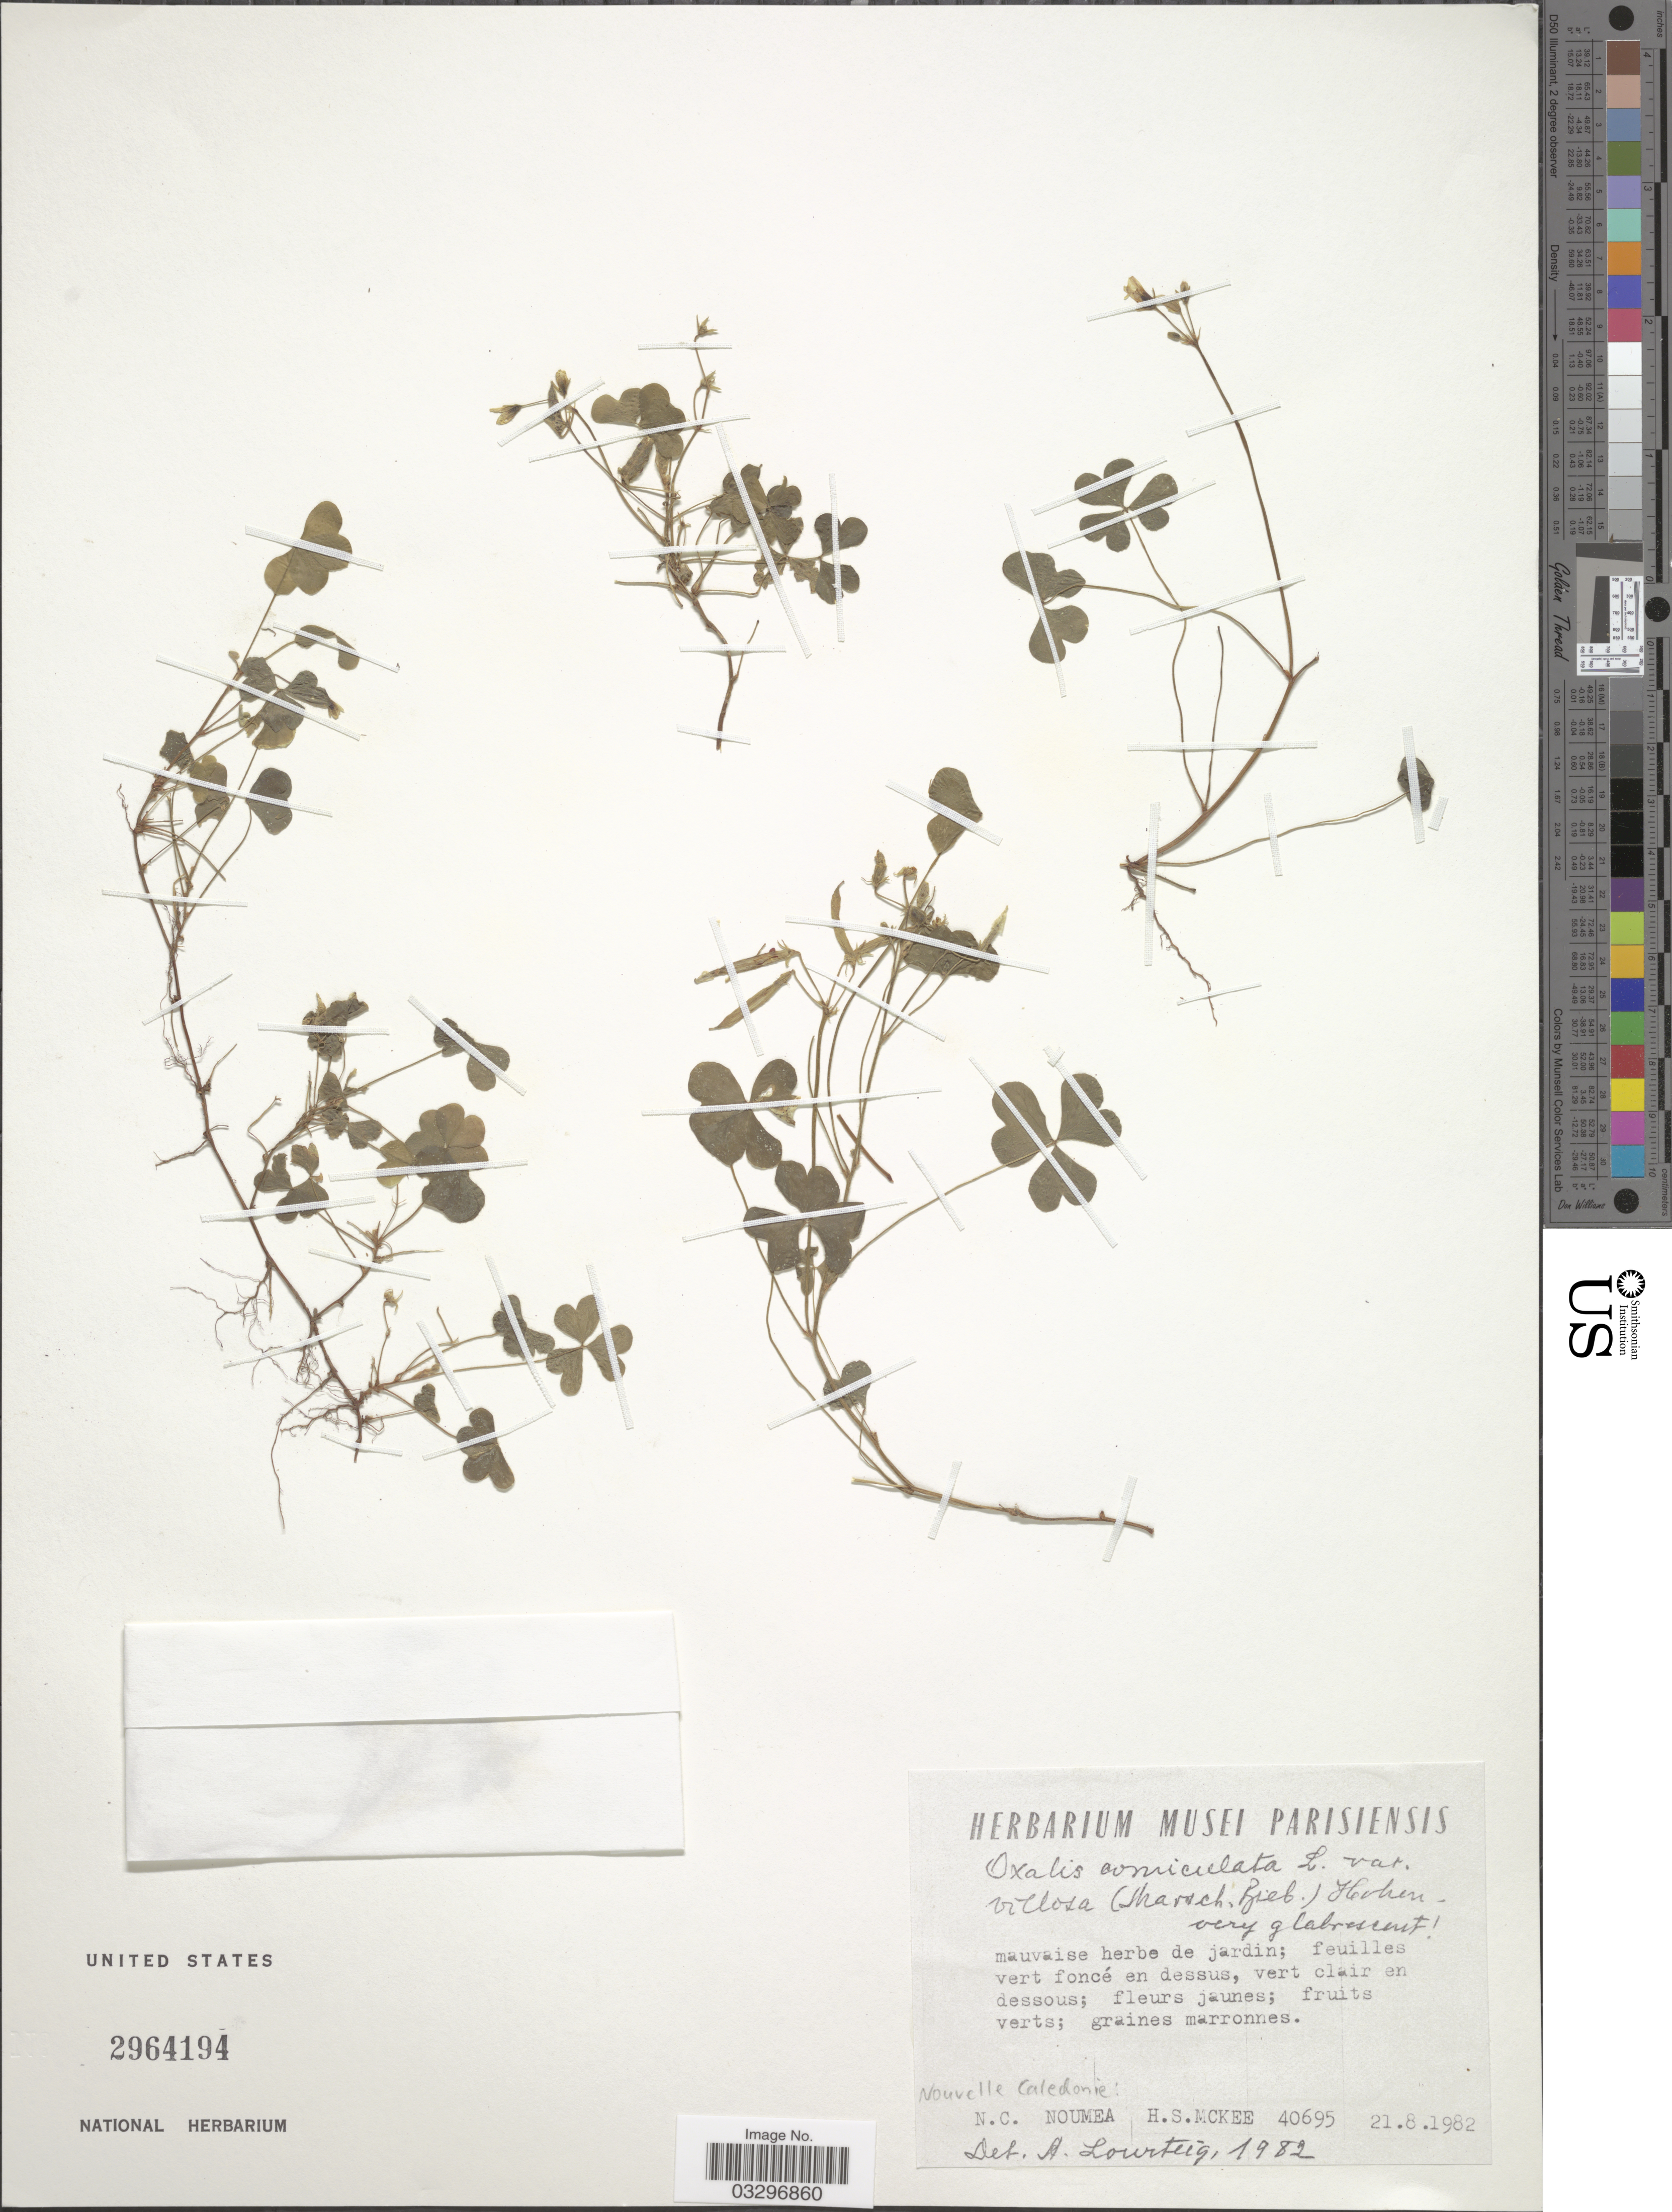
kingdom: Plantae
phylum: Tracheophyta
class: Magnoliopsida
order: Oxalidales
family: Oxalidaceae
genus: Oxalis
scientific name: Oxalis corniculata var. villosa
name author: (M. Bieb.) Hohen.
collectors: H. S. McKee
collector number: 40695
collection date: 1982-08-21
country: New Caledonia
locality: Nouvelle Caledonie. N.C. Noumea.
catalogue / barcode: US 2964194